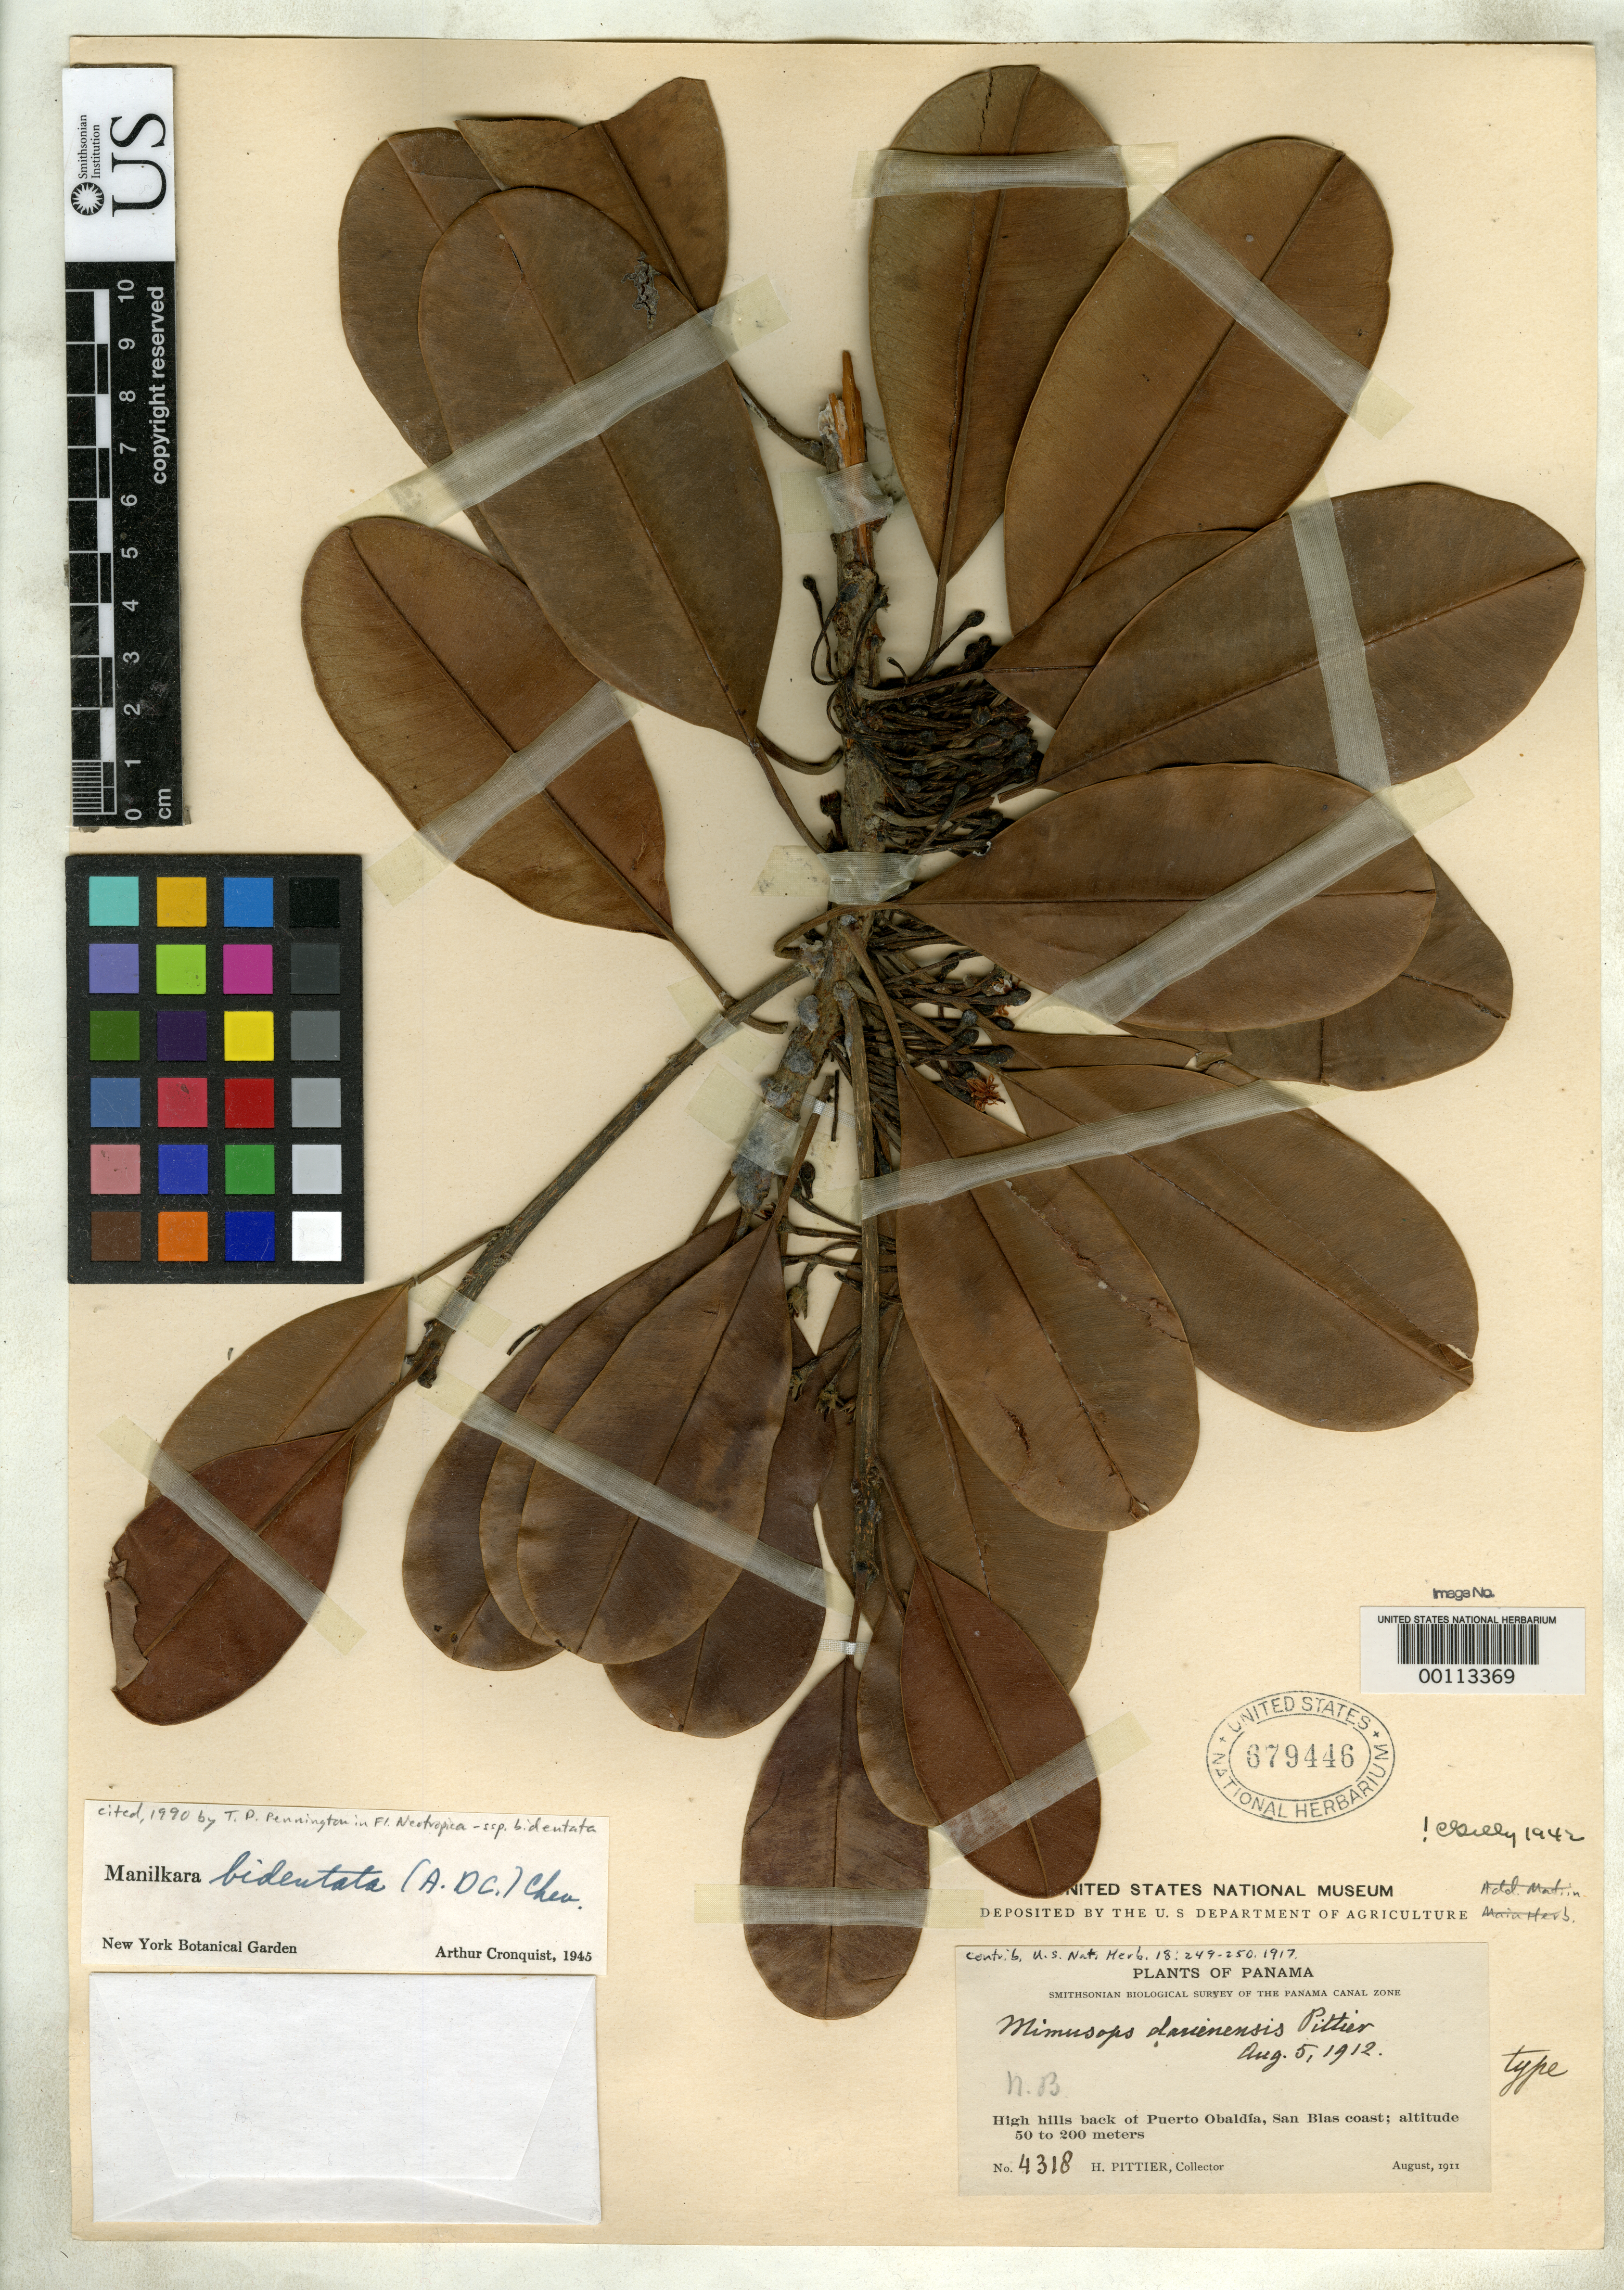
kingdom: Plantae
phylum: Tracheophyta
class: Magnoliopsida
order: Ericales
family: Sapotaceae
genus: Mimusops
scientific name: Mimusops darienensis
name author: Pittier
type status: Holotype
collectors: H. F. Pittier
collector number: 4318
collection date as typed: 31 Aug 1911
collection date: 1911-08-31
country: Panama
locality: Puerto Obaldia, San Blas coast.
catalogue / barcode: US 679446